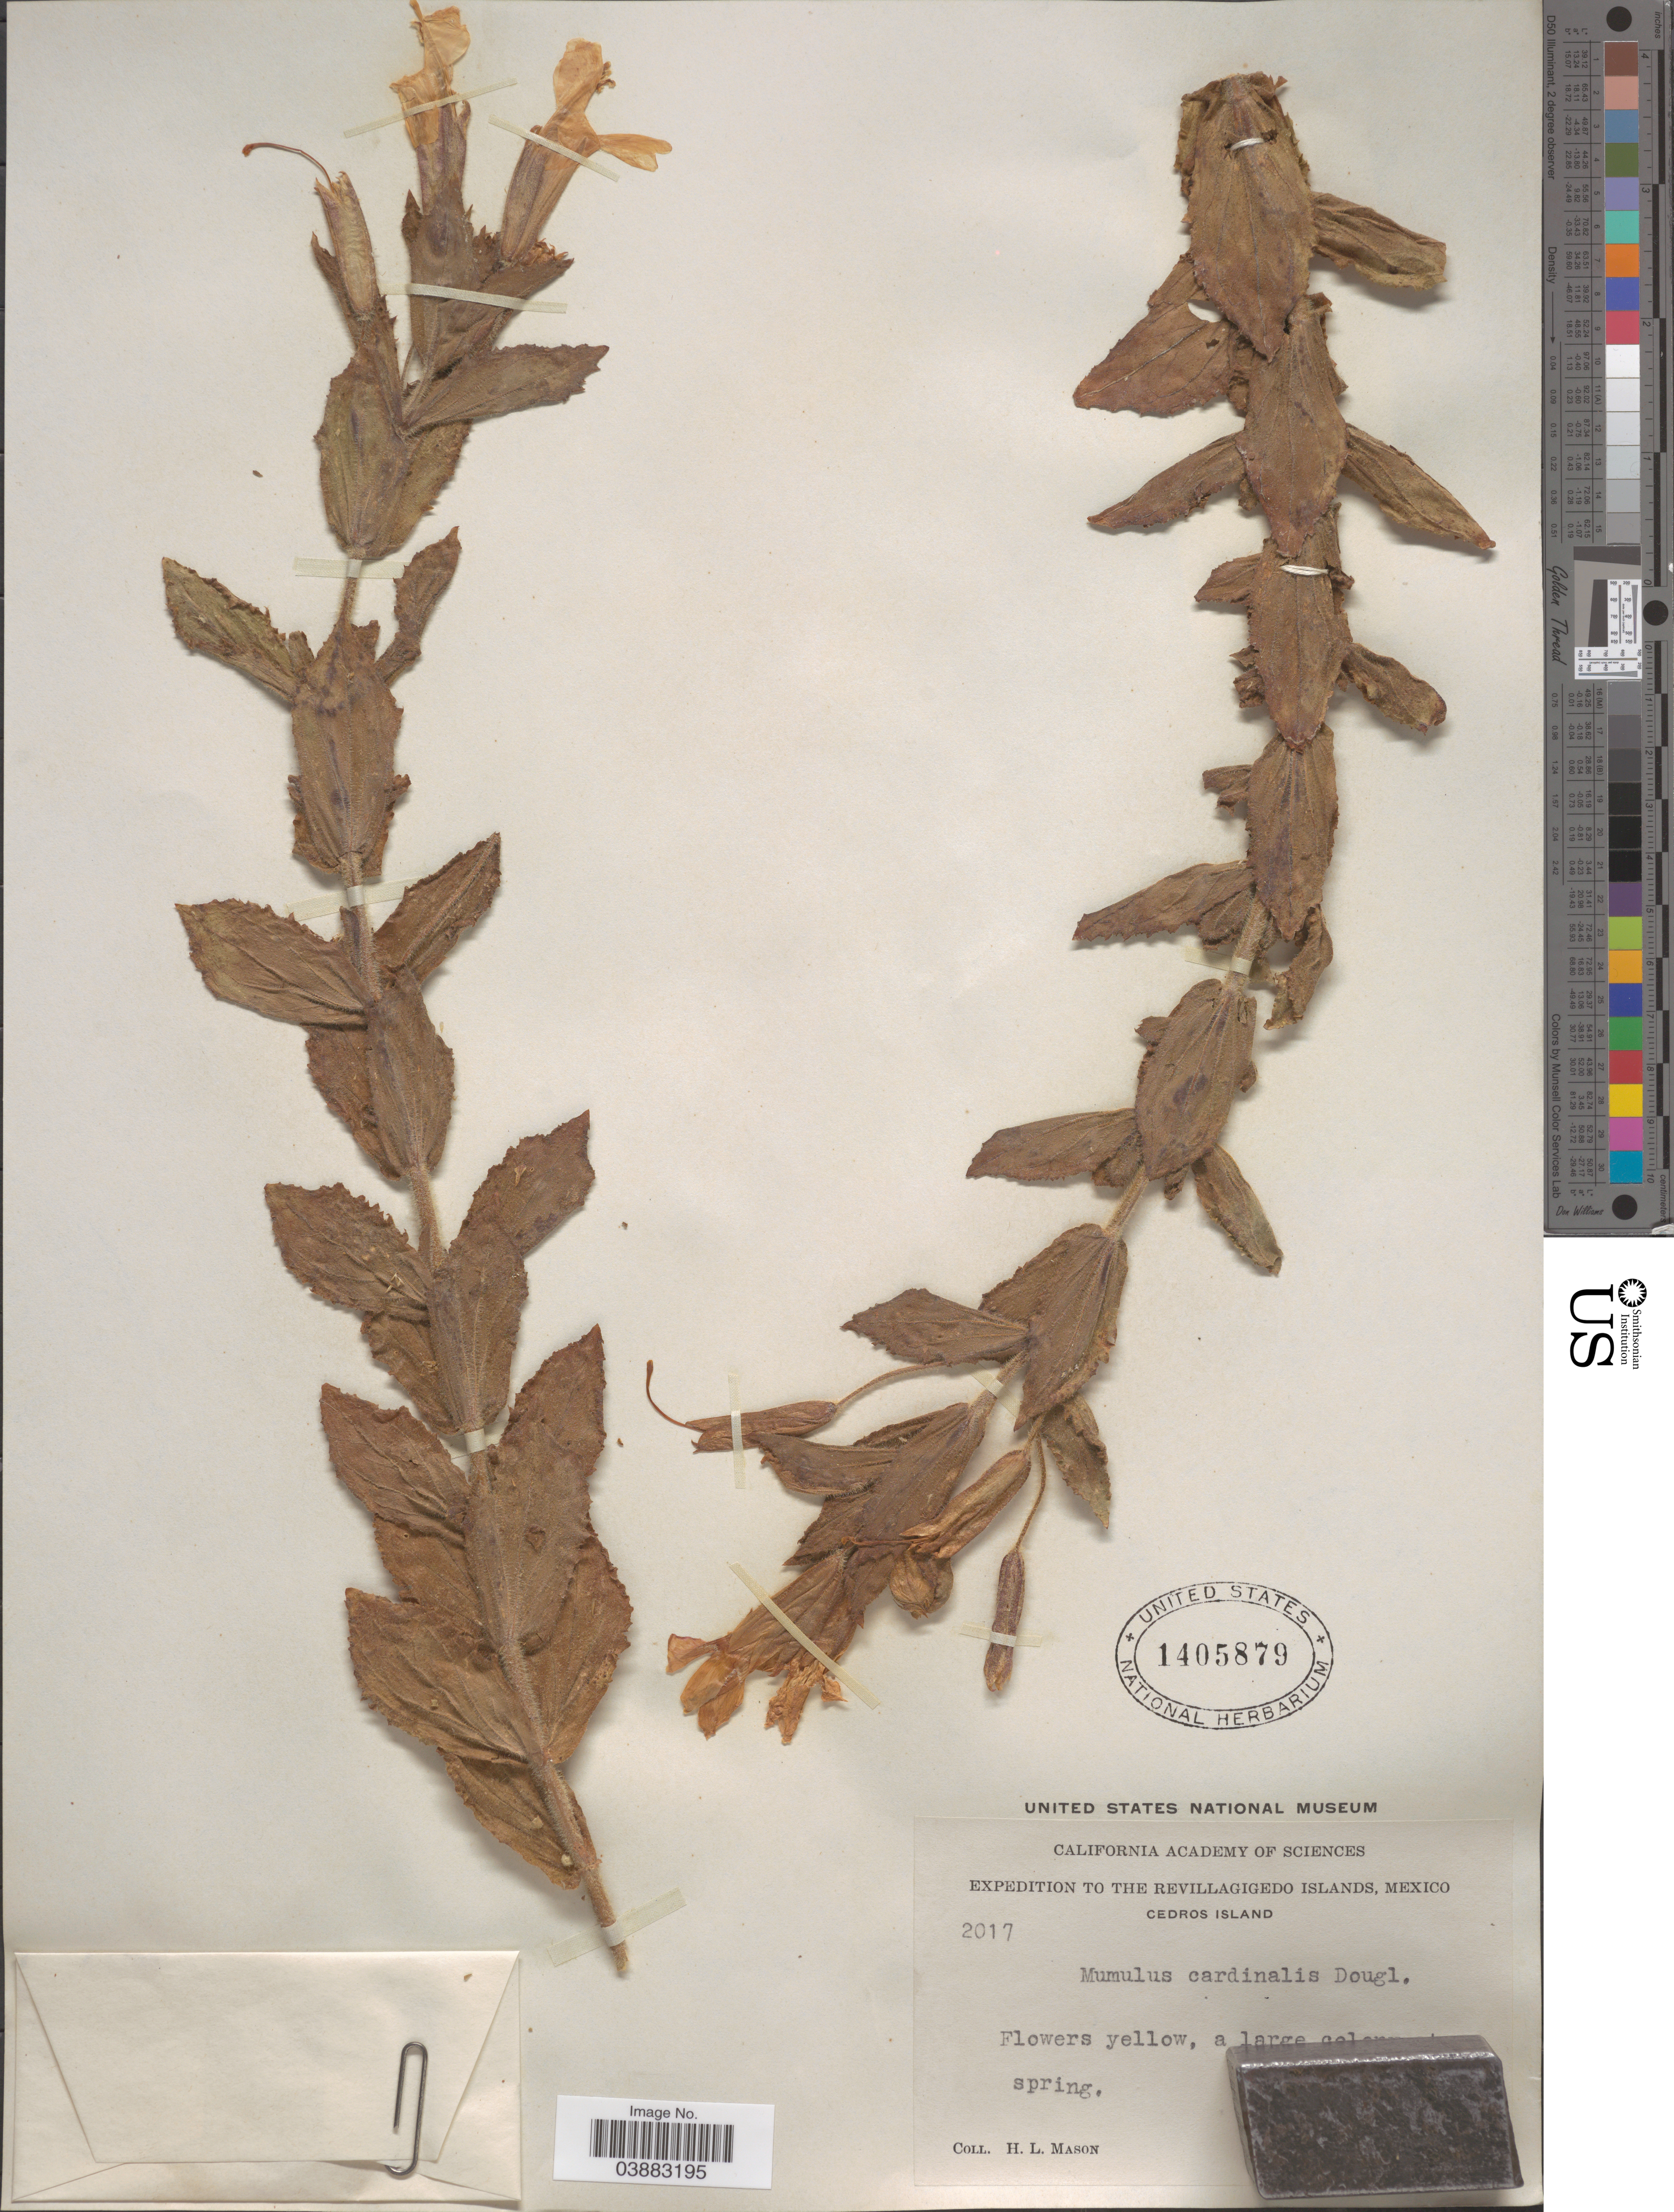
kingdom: Plantae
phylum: Tracheophyta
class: Magnoliopsida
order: Lamiales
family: Phrymaceae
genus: Mimulus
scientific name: Mimulus cardinalis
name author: Douglas ex Benth.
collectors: H. L. Mason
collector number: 2017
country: Mexico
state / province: Colima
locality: To the Revillagigedo Islands, Cedros Island.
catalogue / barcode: US 1405879